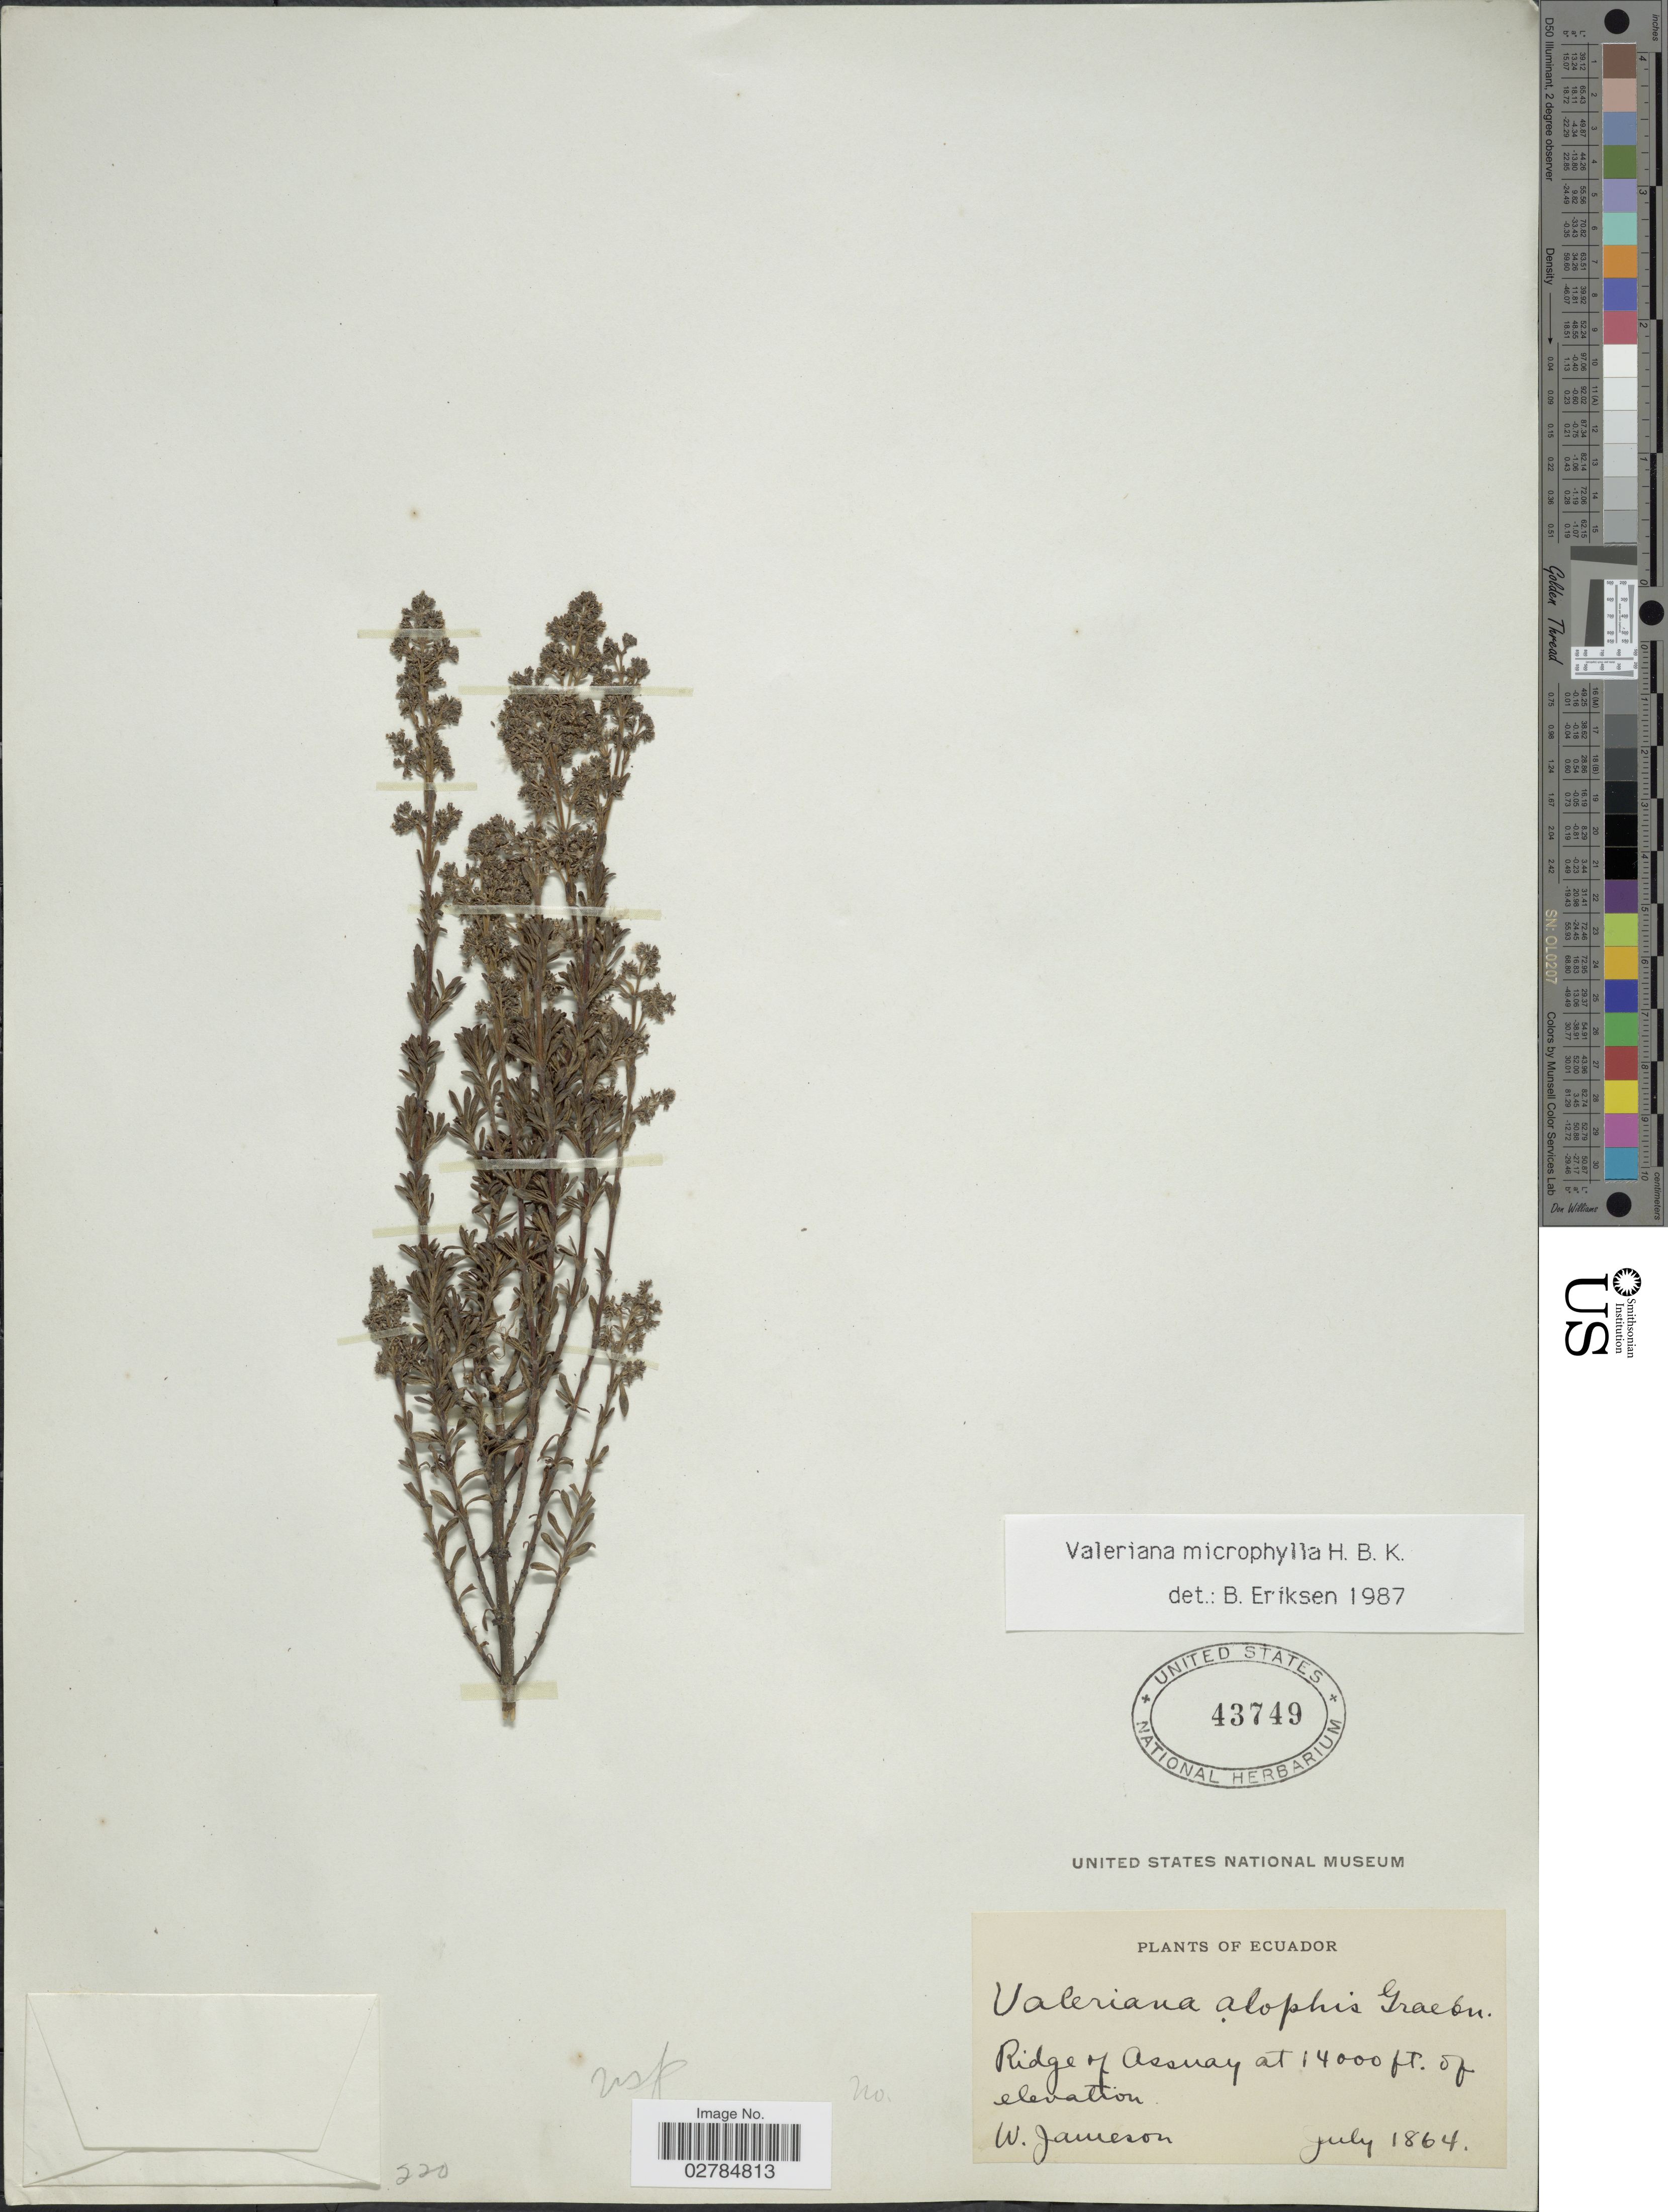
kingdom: Plantae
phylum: Tracheophyta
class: Magnoliopsida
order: Dipsacales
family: Caprifoliaceae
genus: Valeriana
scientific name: Valeriana microphylla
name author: Kunth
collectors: W. Jameson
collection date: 1864-07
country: Ecuador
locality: Ridge of Assuay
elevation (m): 4267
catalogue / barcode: US 43749